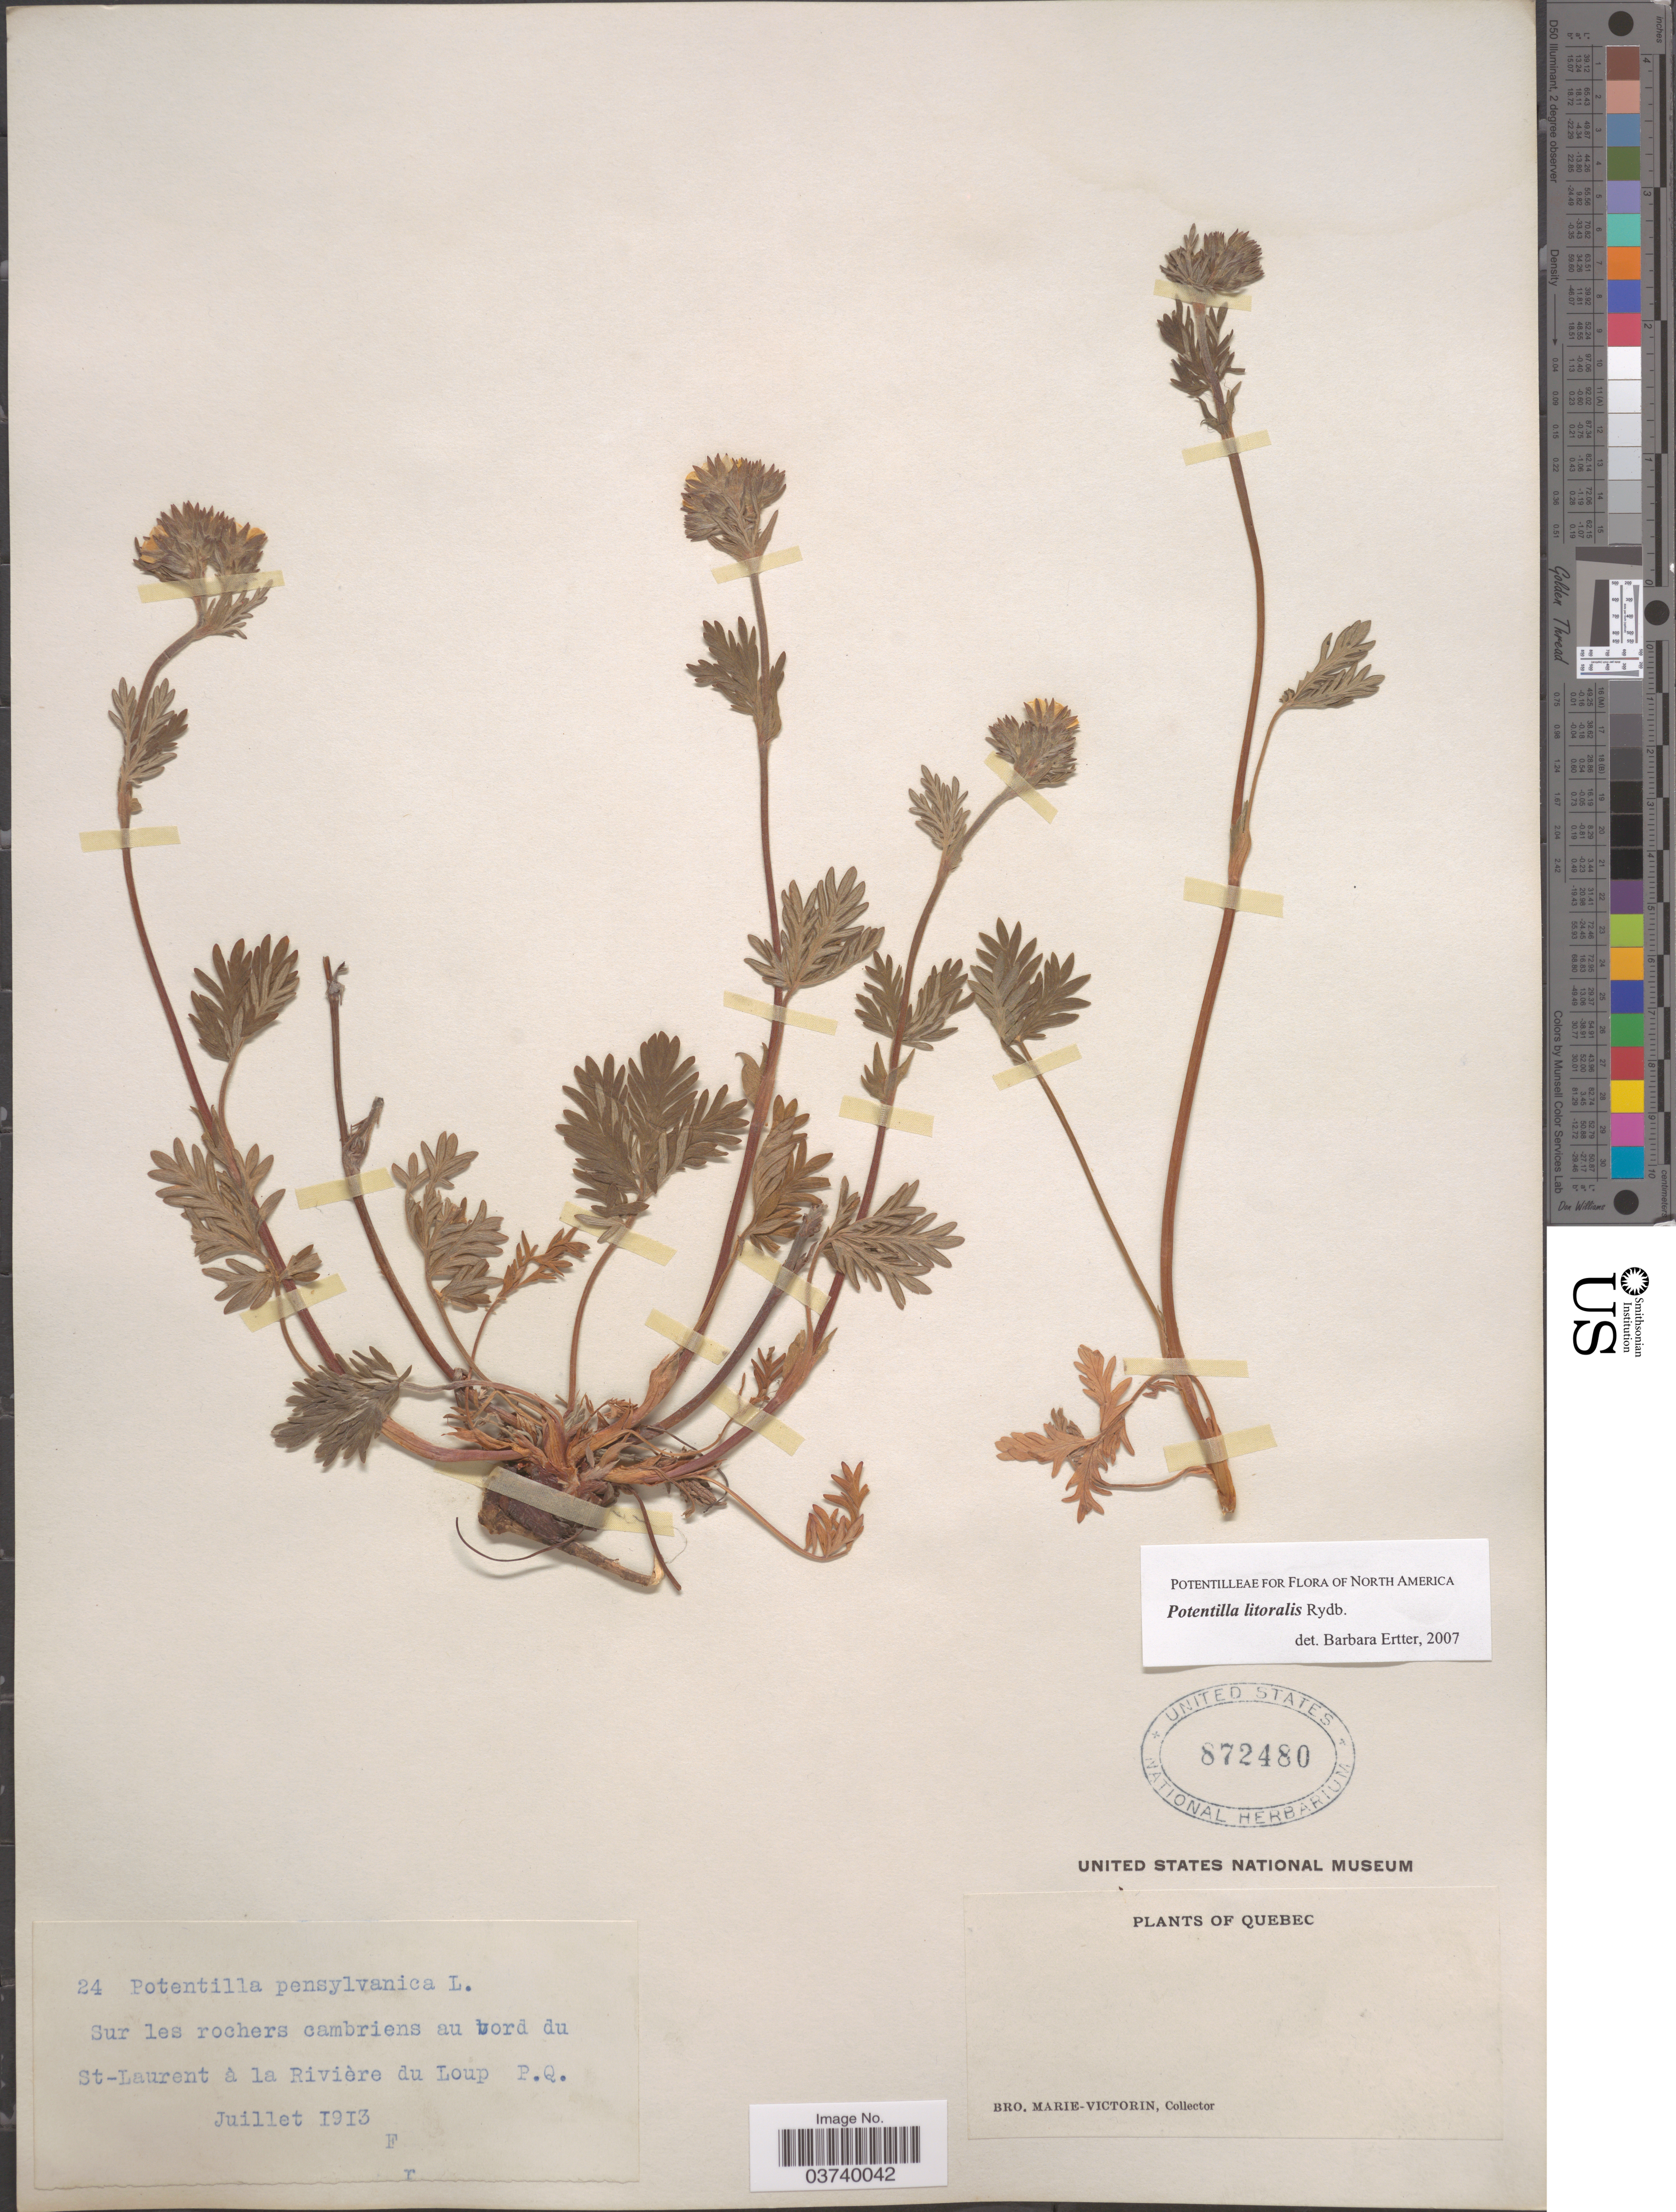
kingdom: Plantae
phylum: Tracheophyta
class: Magnoliopsida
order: Rosales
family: Rosaceae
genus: Potentilla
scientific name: Potentilla litoralis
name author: Rydb.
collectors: Fr. Marie-Victorin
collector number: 24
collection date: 1913-07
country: Canada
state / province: Quebec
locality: Sur les rochers cambriens au bord du St-Laurent à la Rivière du Loup P.Q.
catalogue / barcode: US 872480